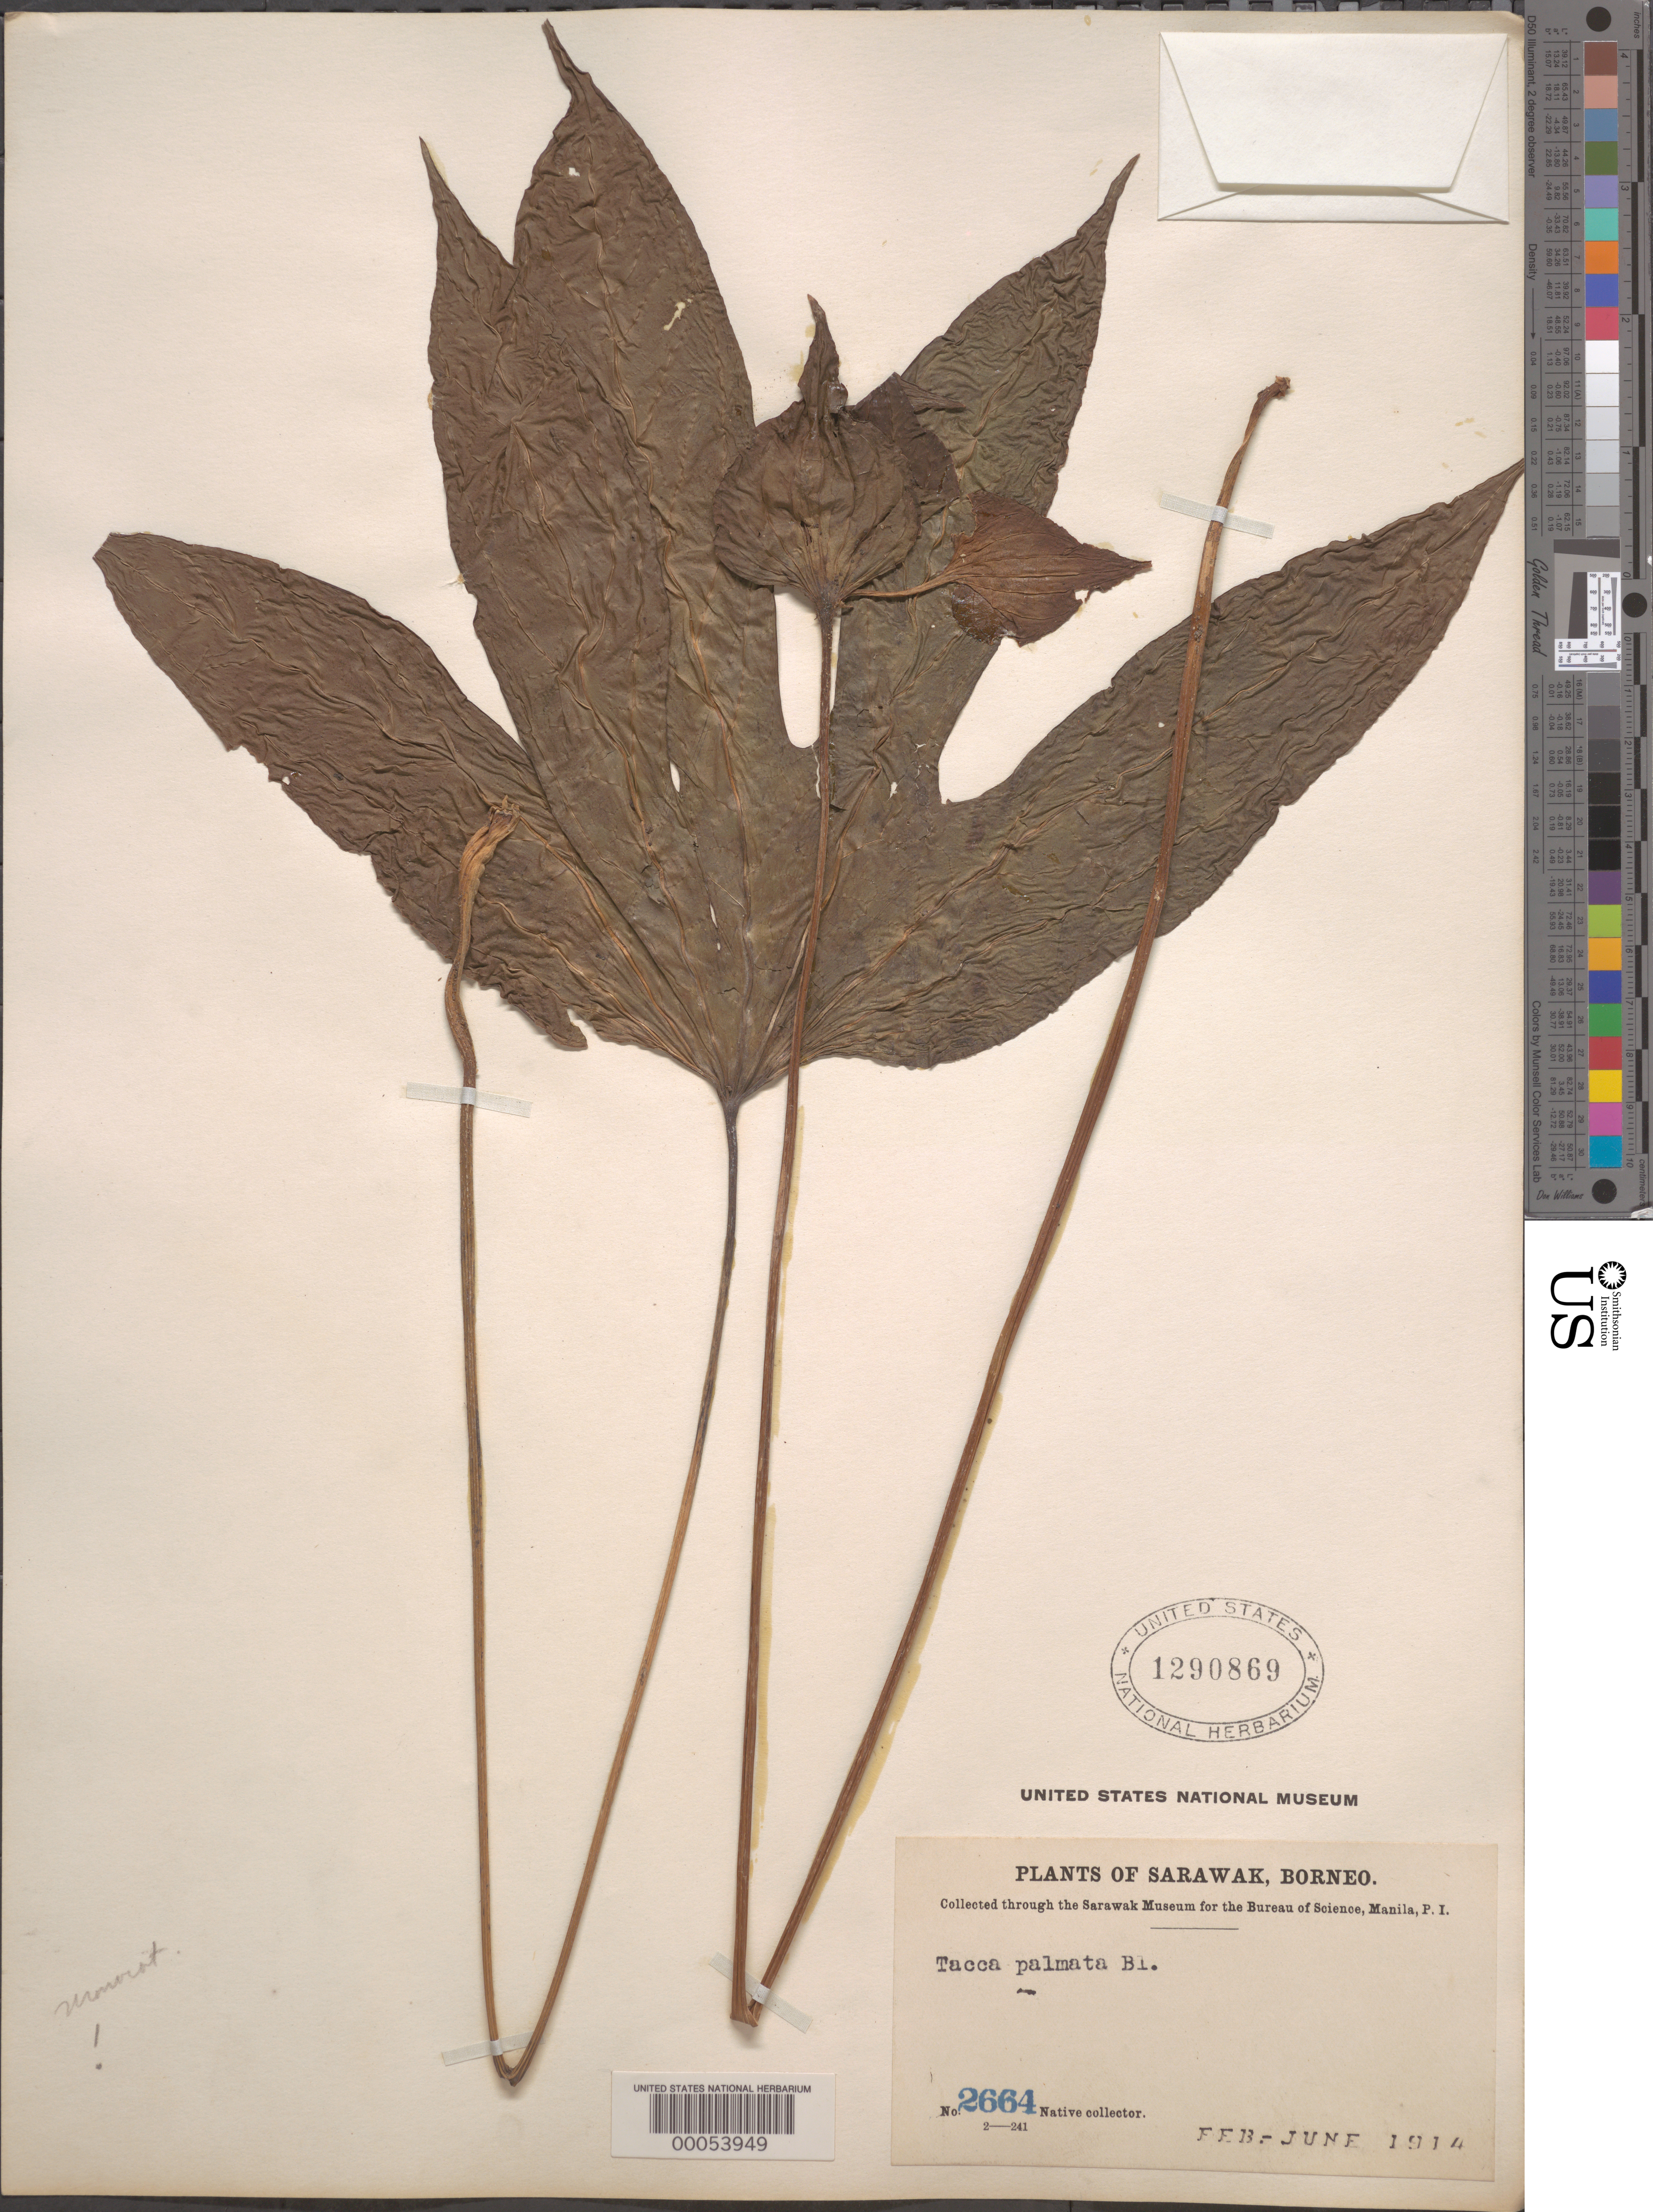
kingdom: Plantae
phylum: Tracheophyta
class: Liliopsida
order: Dioscoreales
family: Dioscoreaceae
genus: Tacca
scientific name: Tacca palmata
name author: Blume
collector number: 2664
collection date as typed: Feb 1914 to -- Jun 1914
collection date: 1914-02/1914-06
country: Malaysia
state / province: Sarawak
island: Borneo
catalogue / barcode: US 1290869